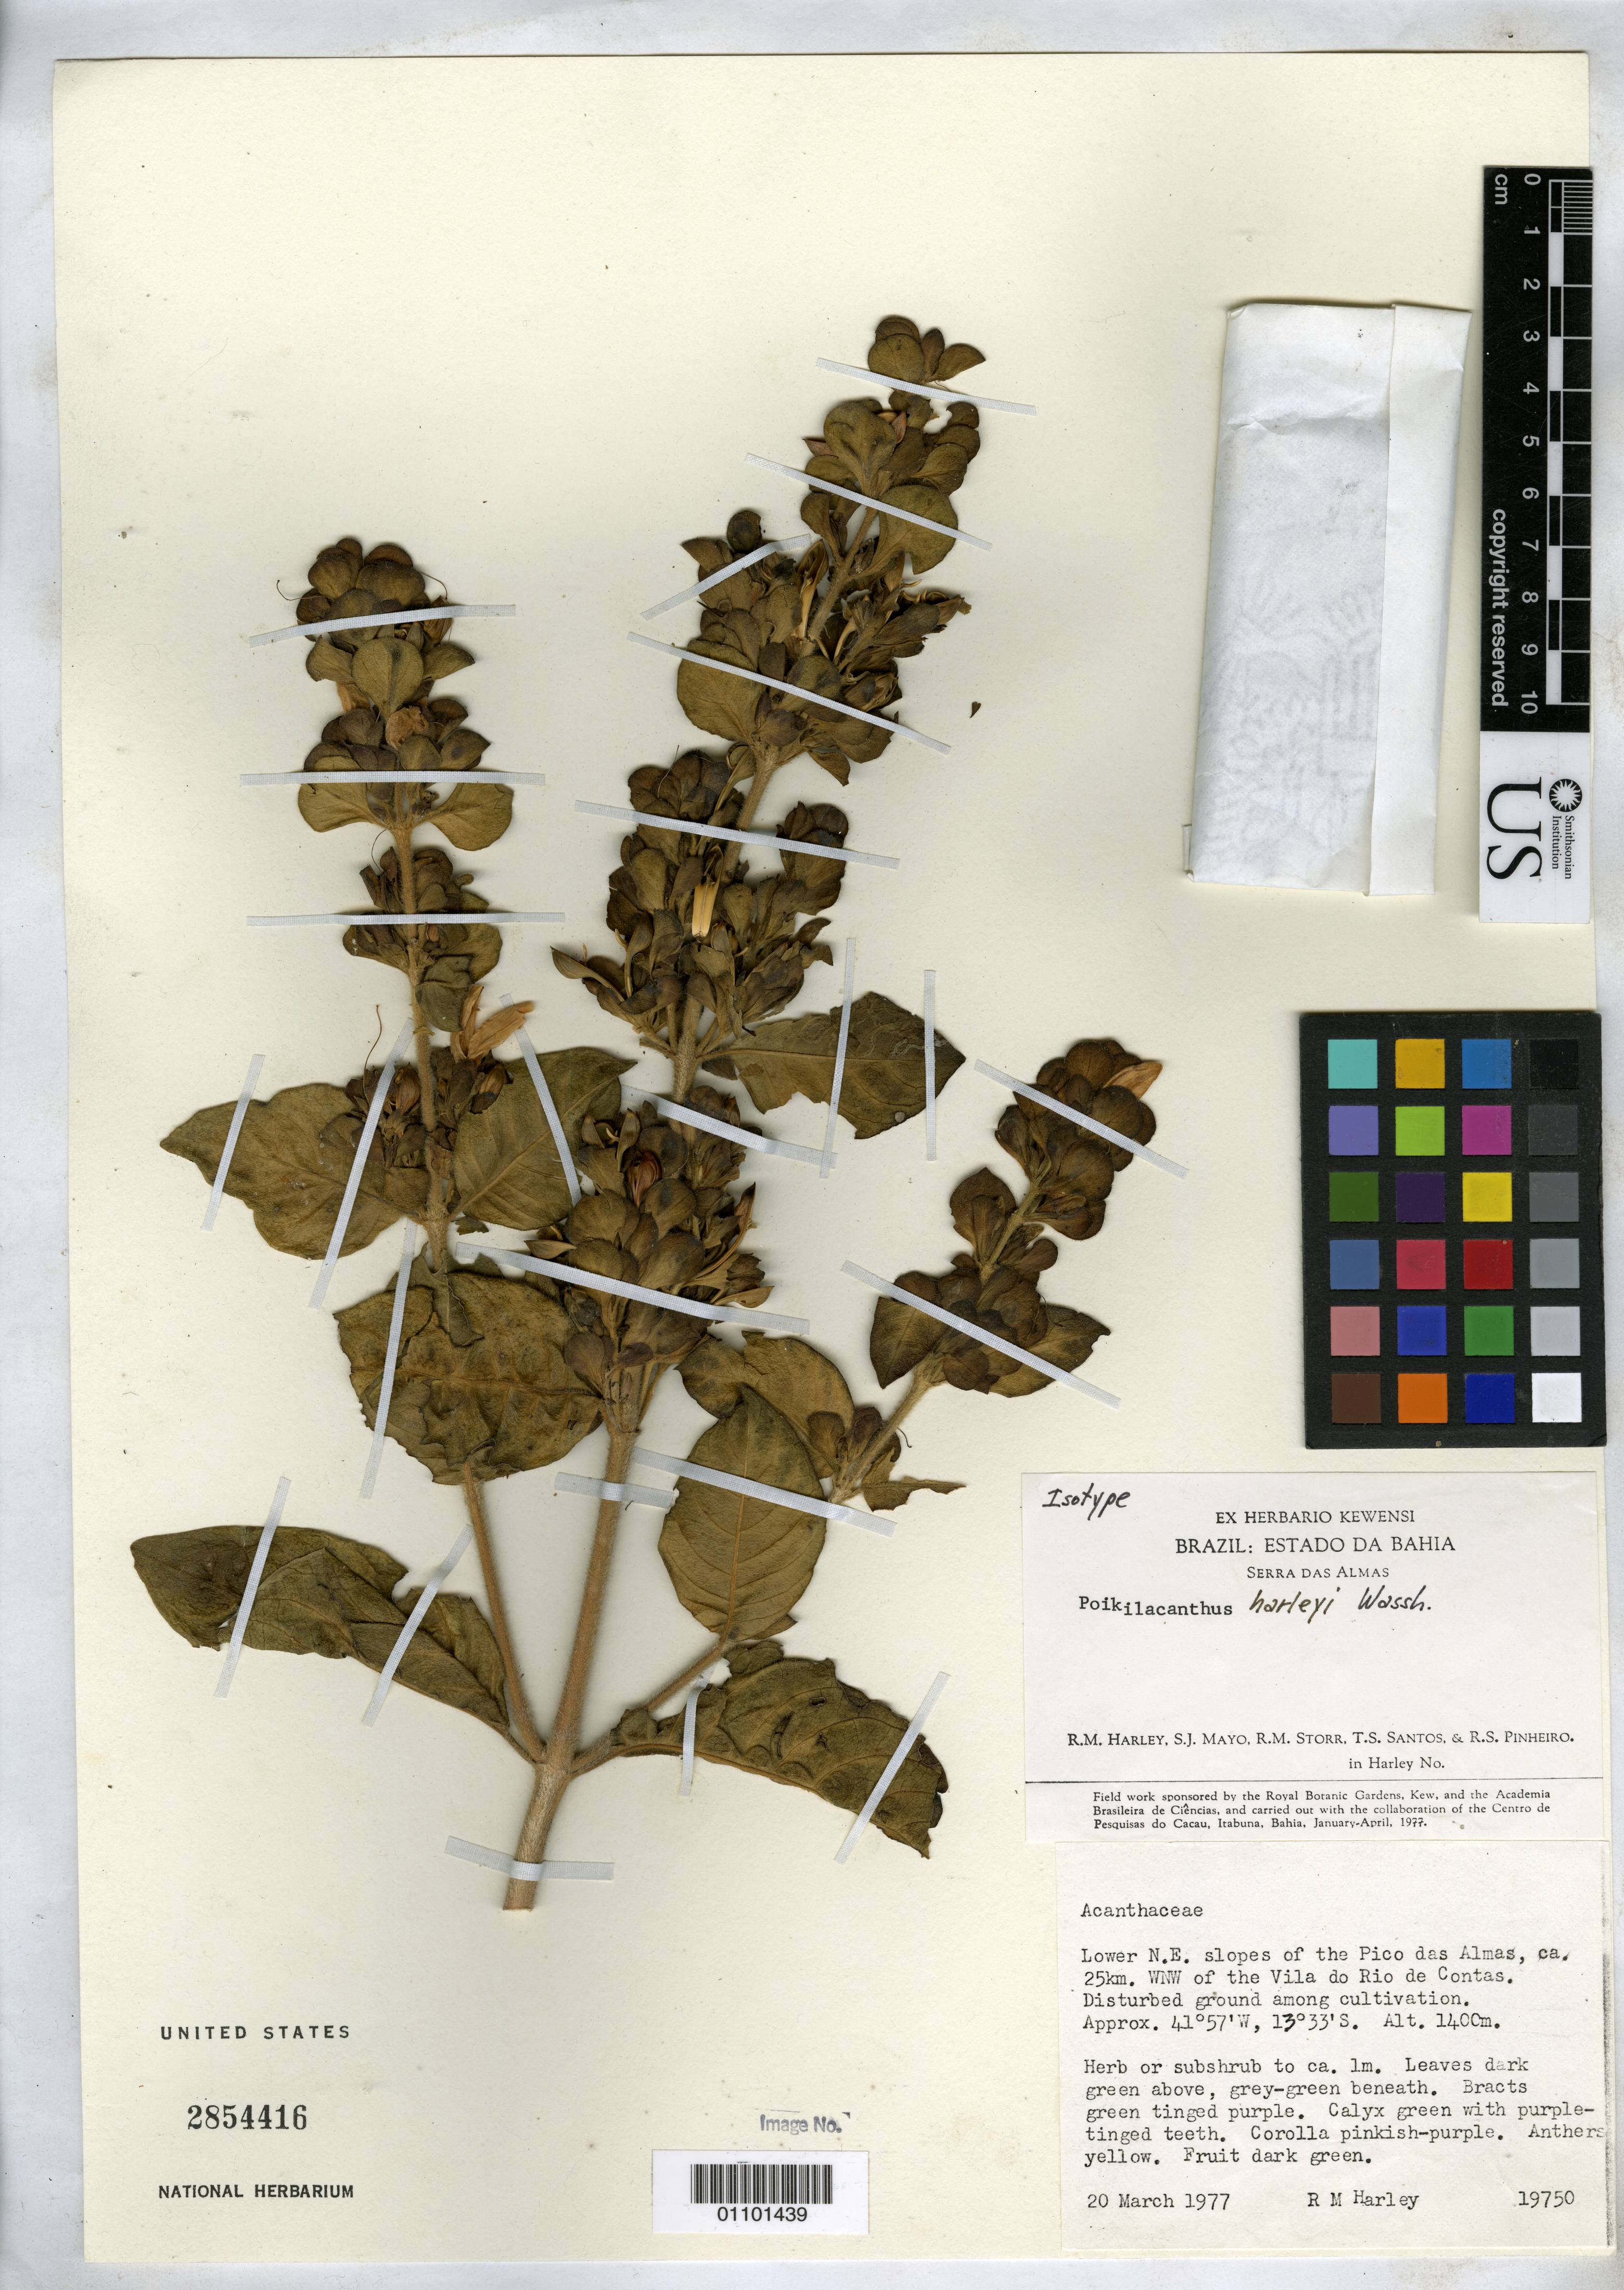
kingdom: Plantae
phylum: Tracheophyta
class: Magnoliopsida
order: Lamiales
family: Acanthaceae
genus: Poikilacanthus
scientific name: Poikilacanthus harleyi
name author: Wassh.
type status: Isotype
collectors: R. M. Harley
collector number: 19750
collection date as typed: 20 Mar 1977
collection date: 1977-03-20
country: Brazil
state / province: Bahia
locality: Lower NE slopes of Pico das Almas, ca. 25 km. WNW of the Vila do Rio de Contas.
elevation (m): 1400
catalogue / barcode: US 2854416